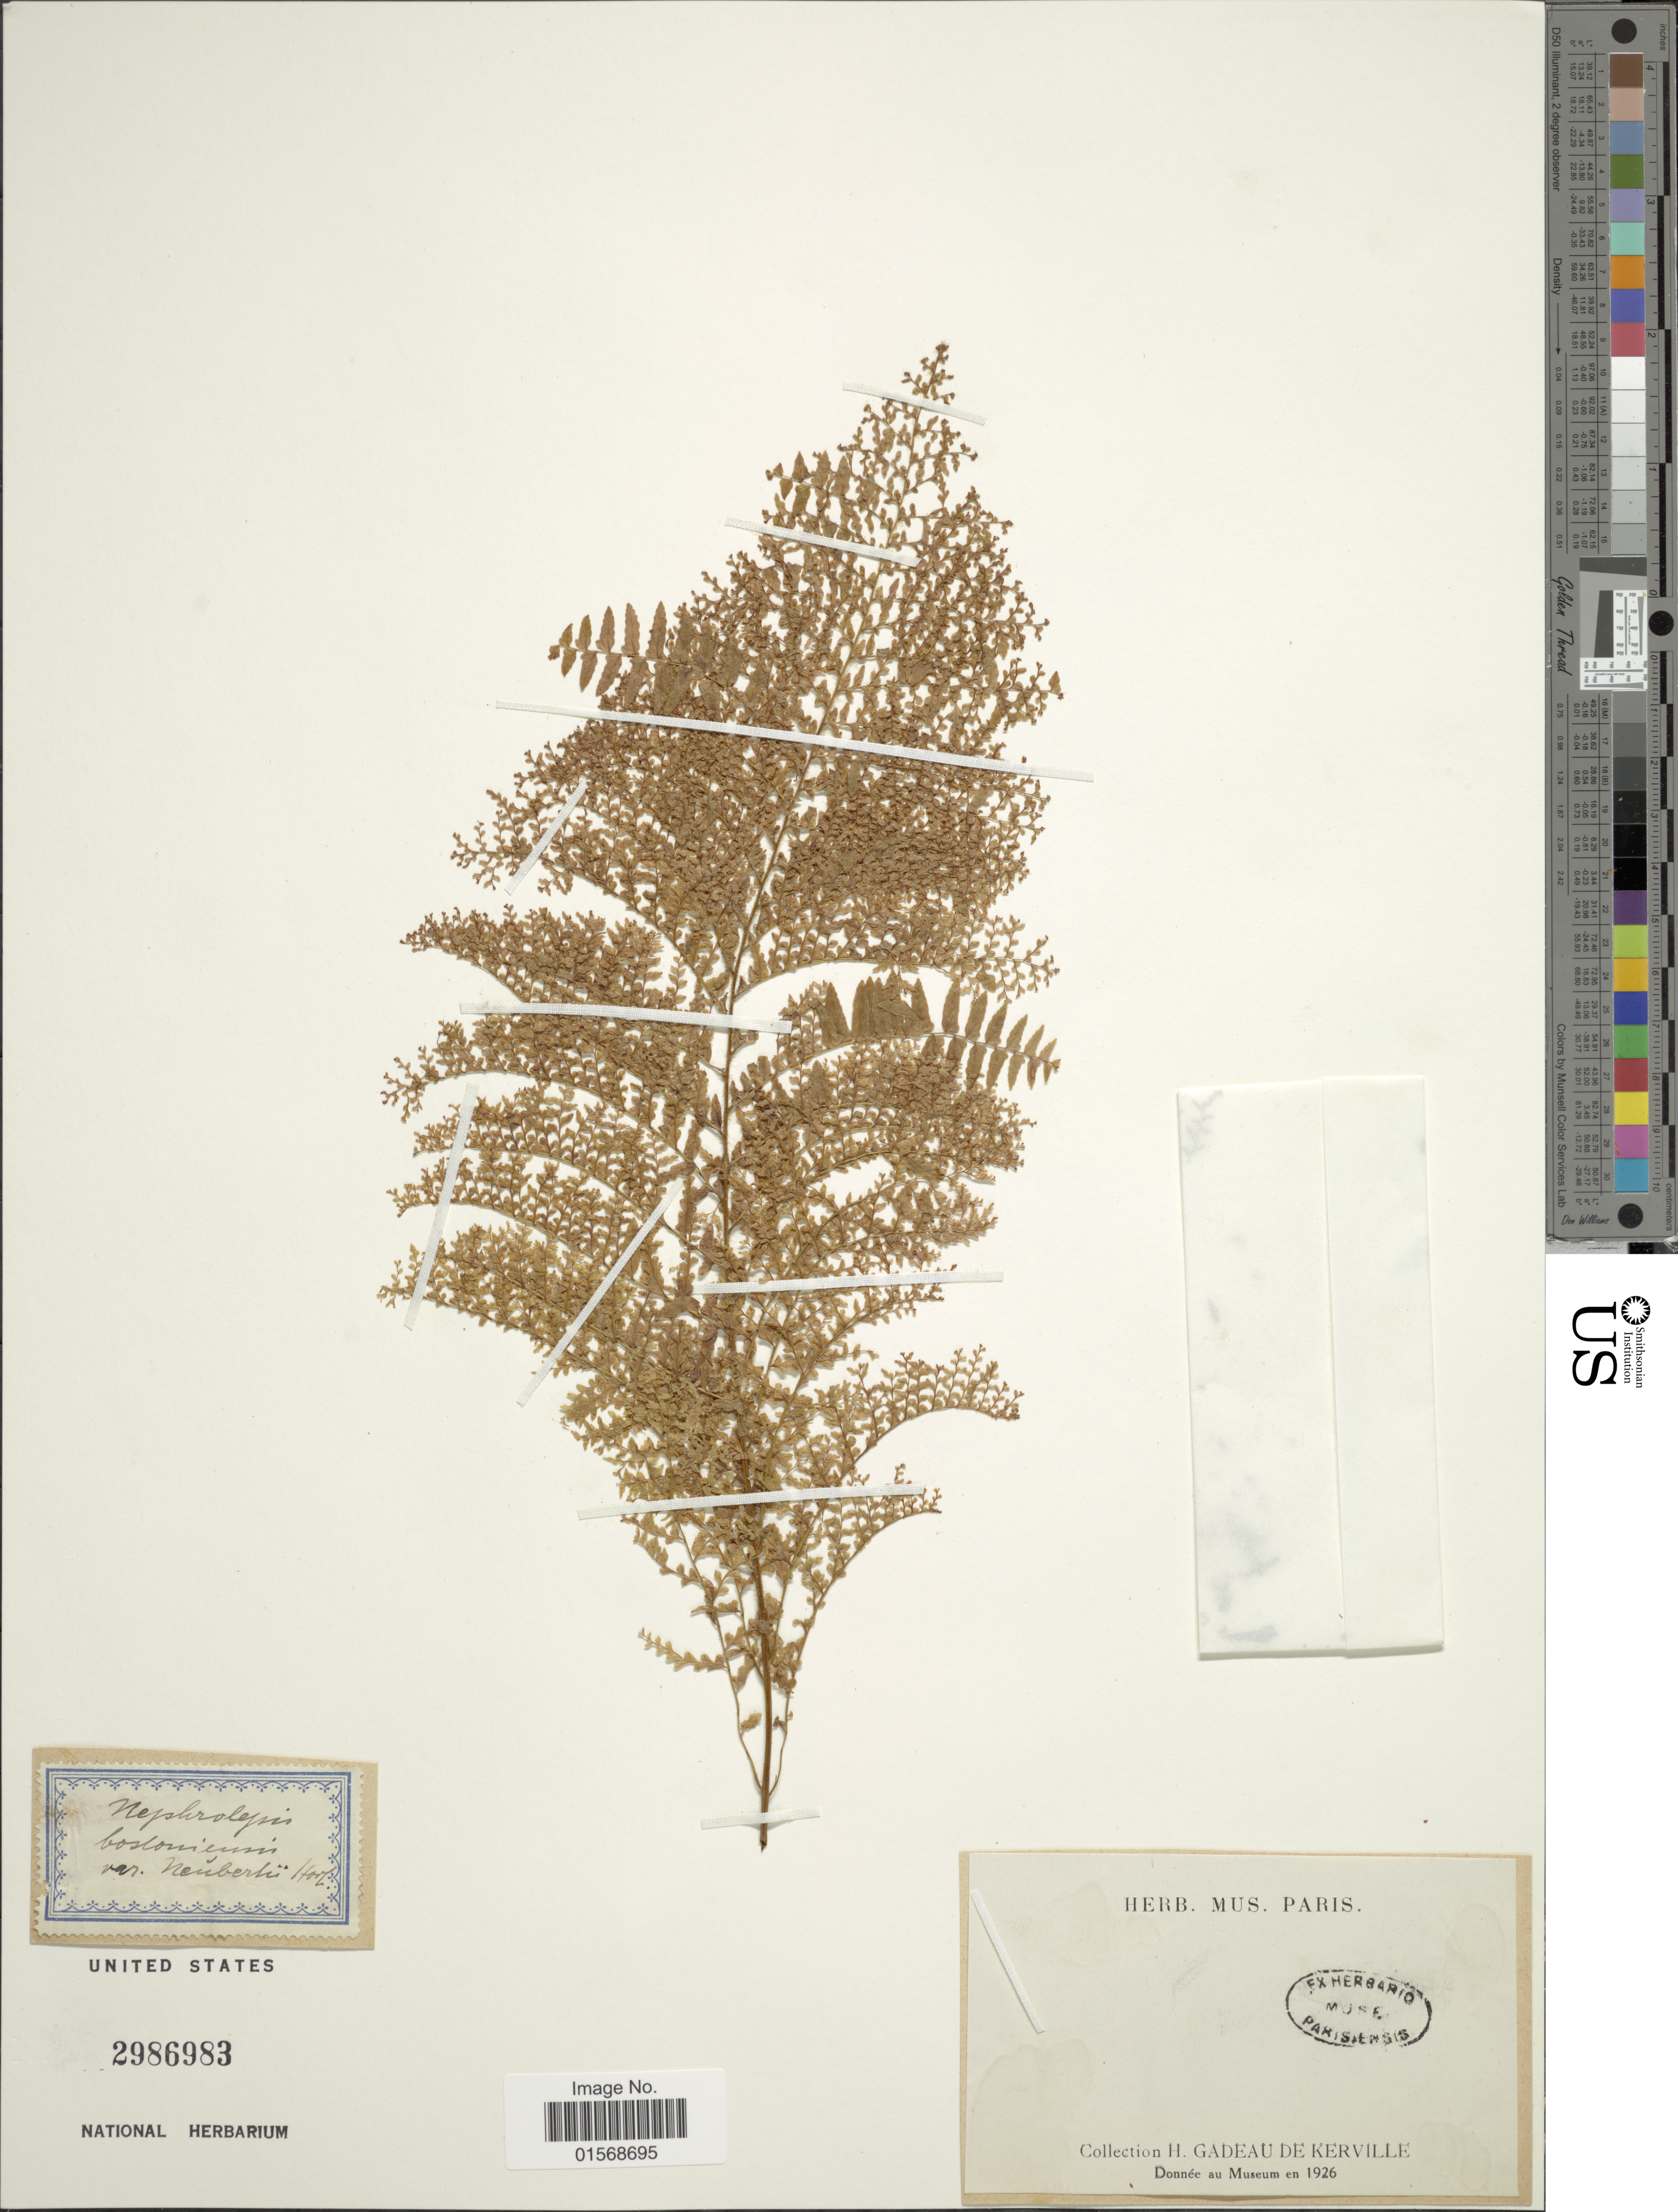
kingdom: Plantae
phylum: Tracheophyta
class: Polypodiopsida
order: Polypodiales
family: Nephrolepidaceae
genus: Nephrolepis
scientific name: Nephrolepis 'Neuberti'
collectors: H. Gadeau de Kerkville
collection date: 1926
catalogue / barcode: US 2986983